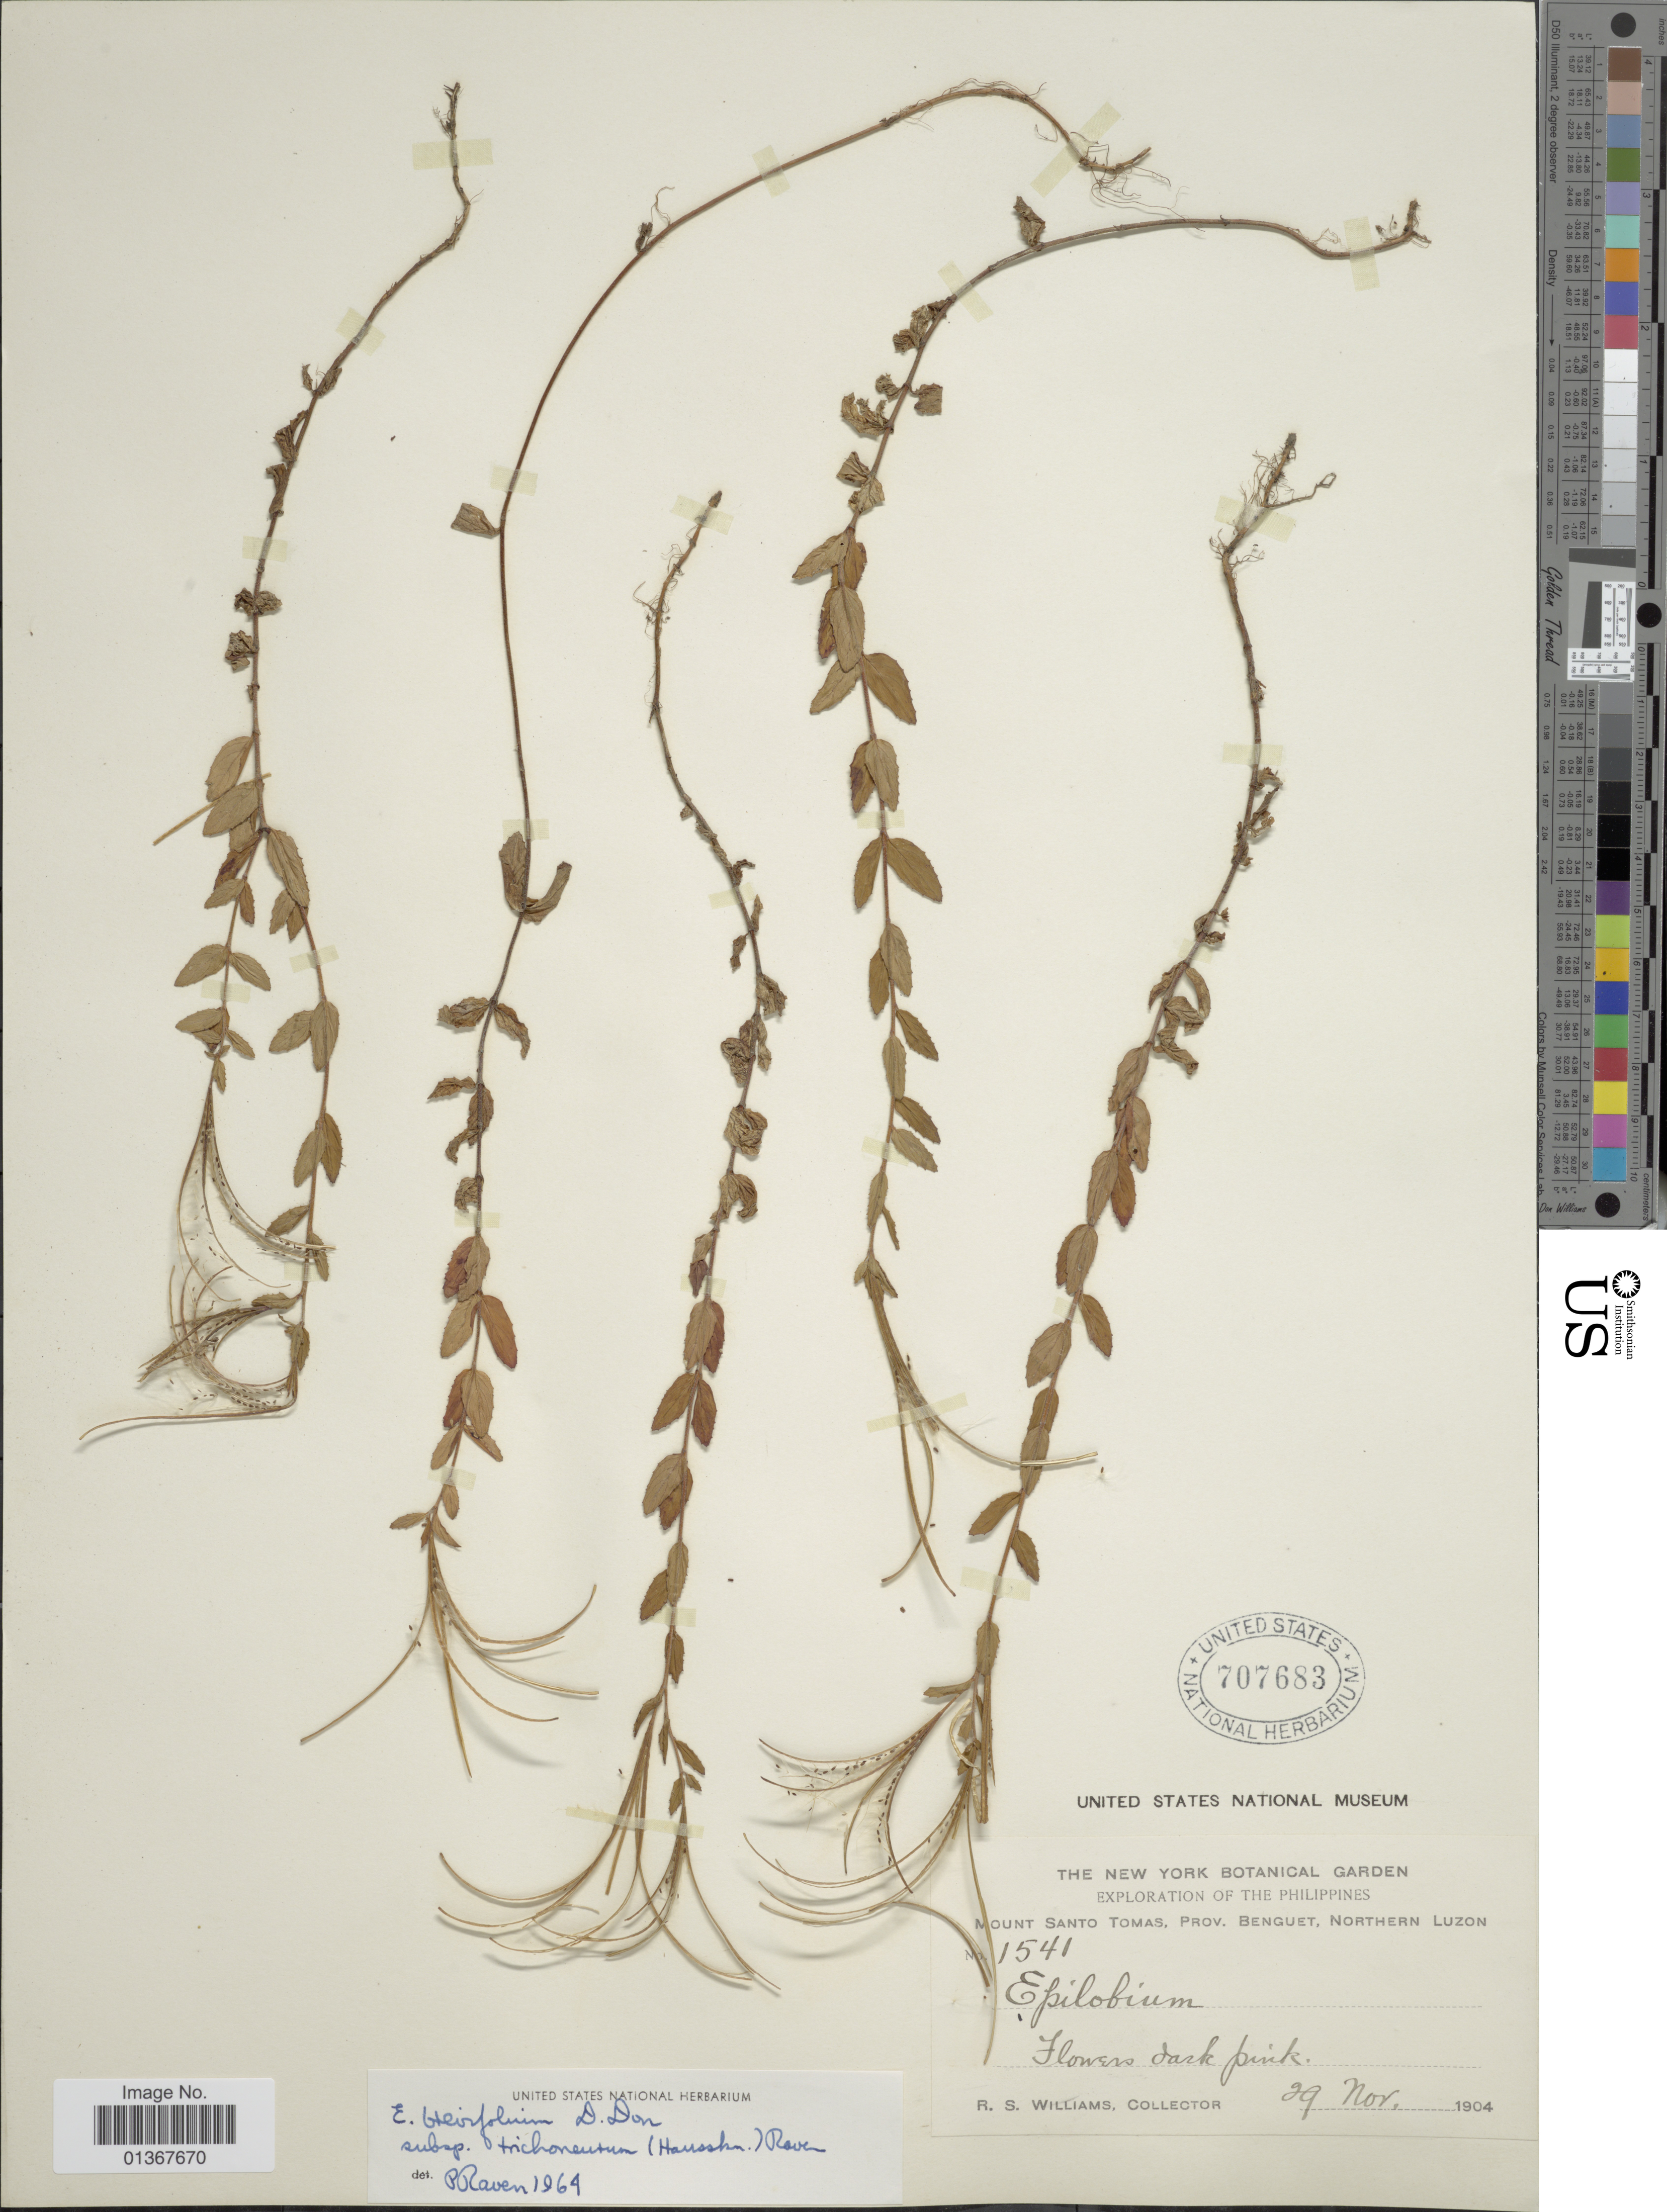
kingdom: Plantae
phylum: Tracheophyta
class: Magnoliopsida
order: Myrtales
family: Onagraceae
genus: Epilobium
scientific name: Epilobium brevifolium subsp. trichoneurum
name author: (Hausskn.) P.H. Raven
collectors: R. S. Williams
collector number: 1541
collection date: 1904-11-29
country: Philippines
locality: Mount Santo Tomas, Prov. Benguet, Northern Luzon.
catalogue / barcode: US 707683